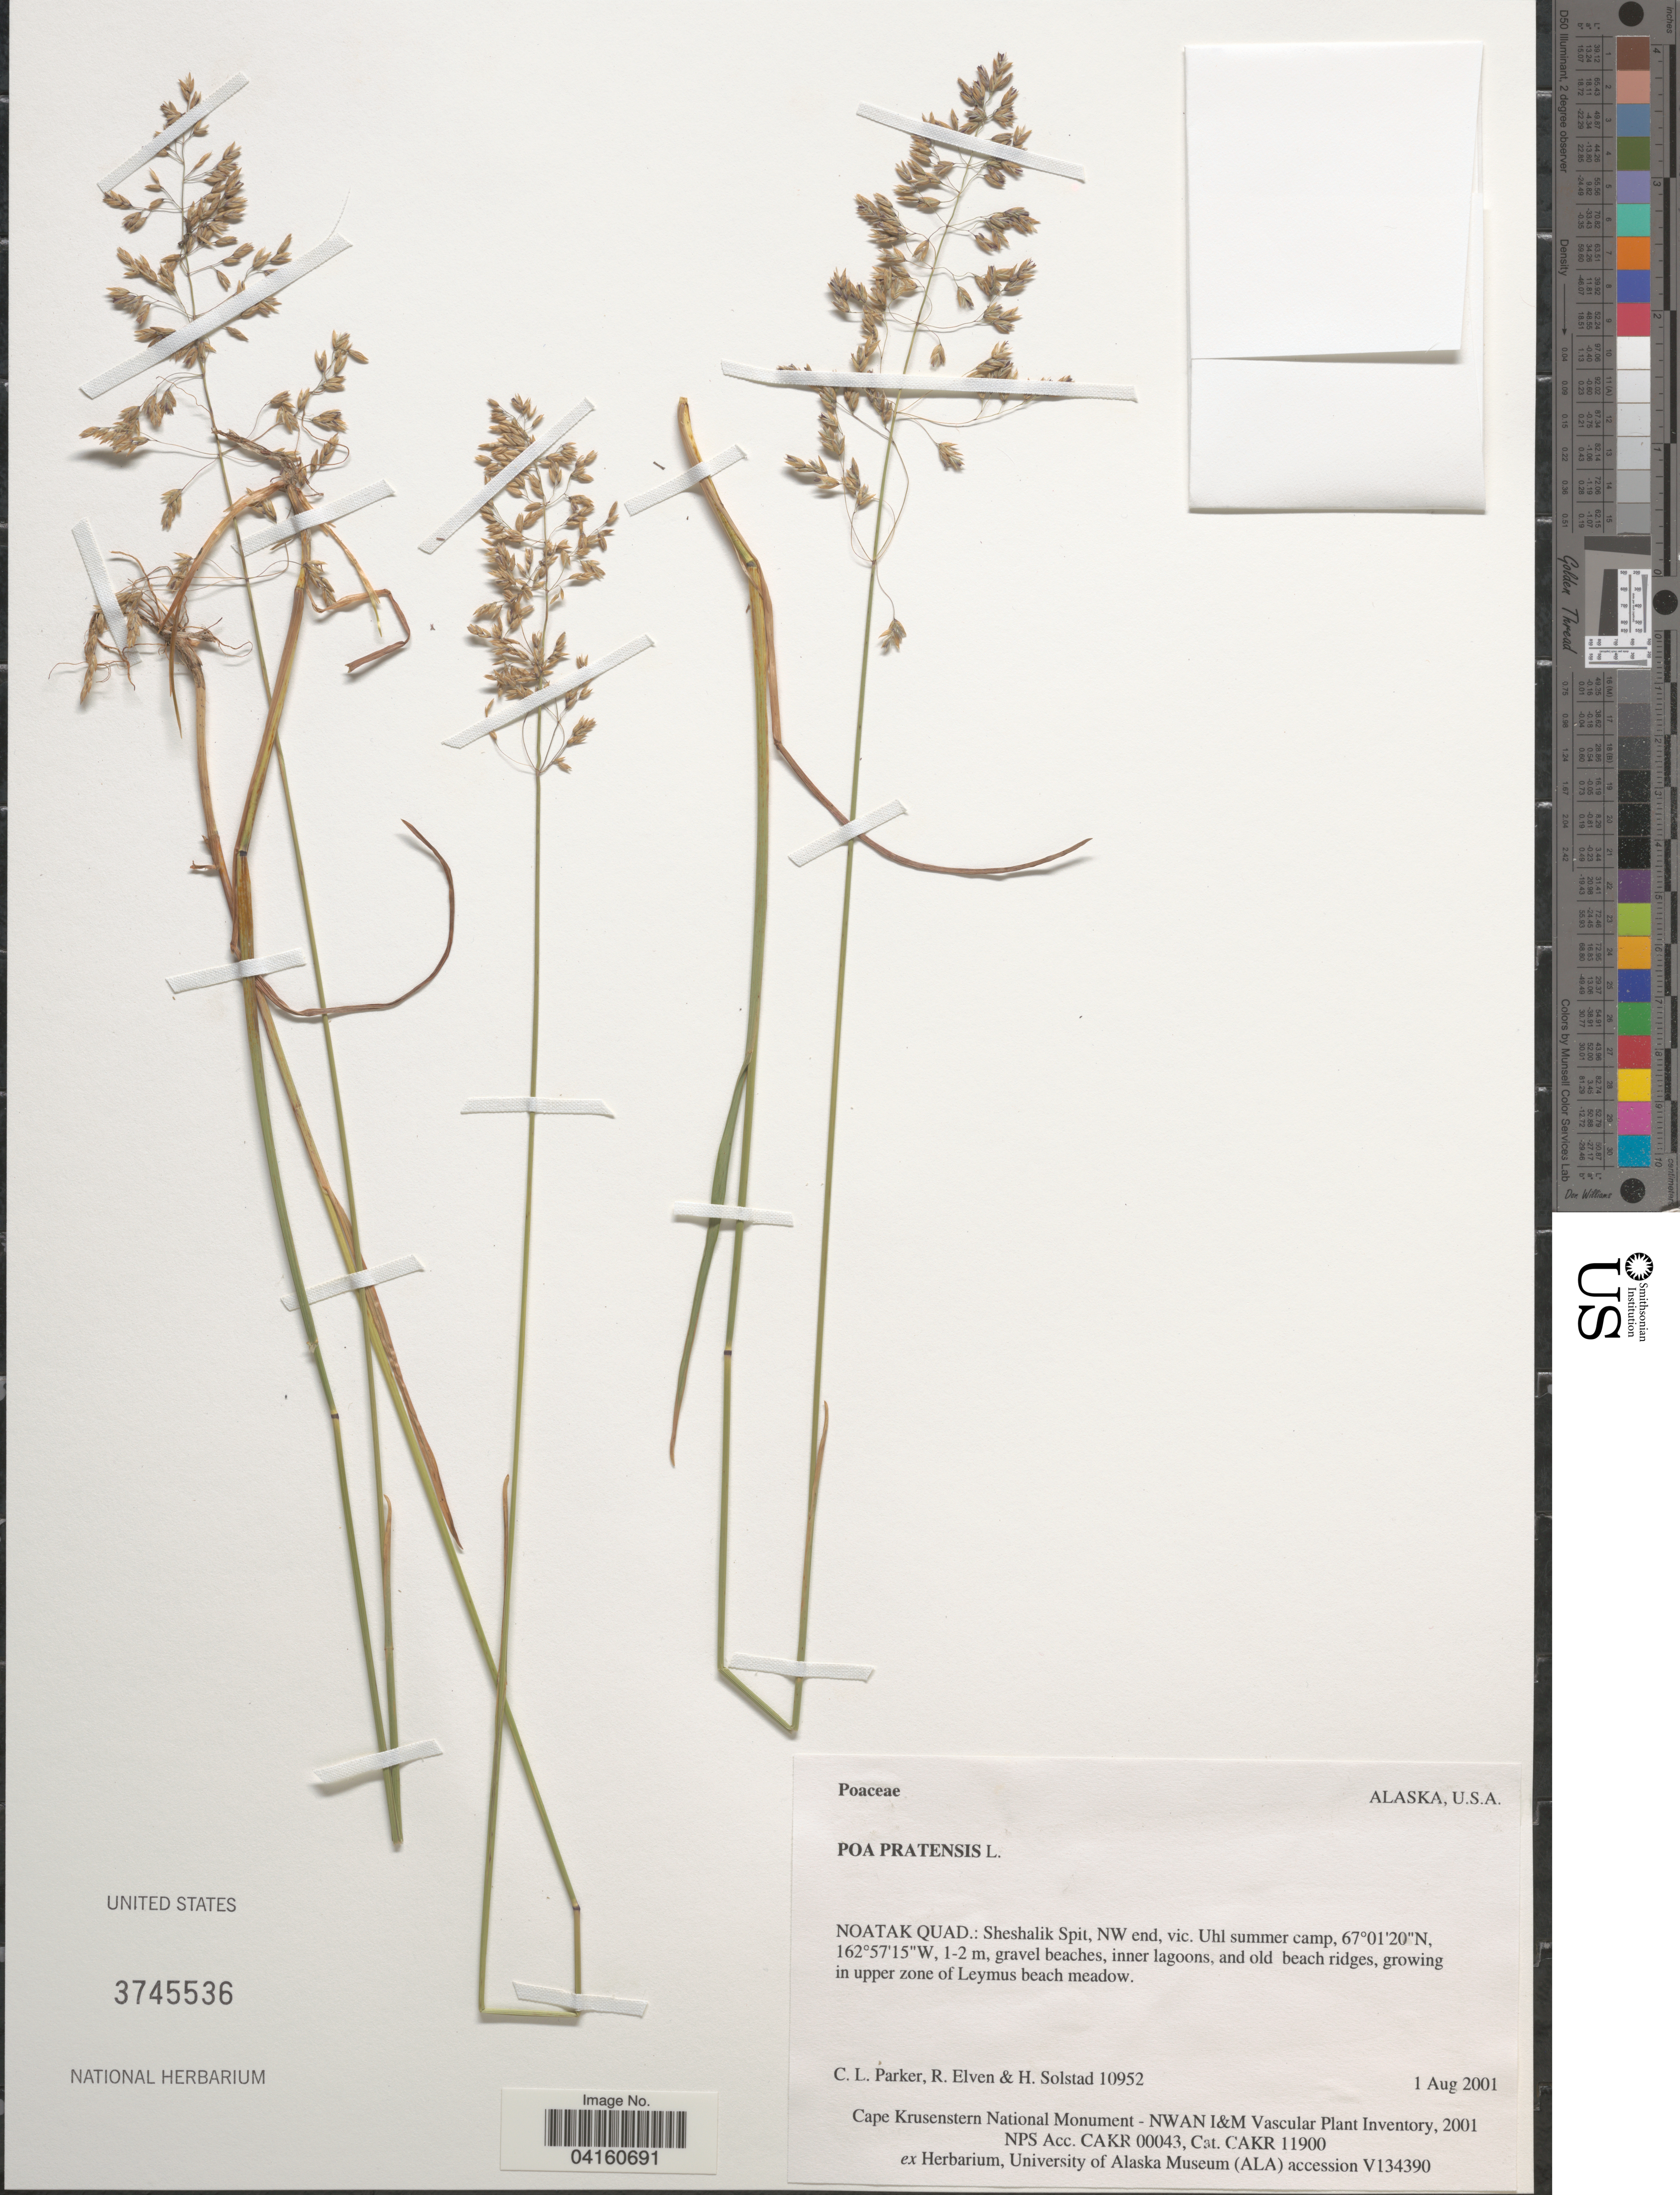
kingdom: Plantae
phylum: Tracheophyta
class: Liliopsida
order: Poales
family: Poaceae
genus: Poa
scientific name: Poa pratensis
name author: L.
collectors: C. L. Parker, R. Elven & H. Solstad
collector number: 10952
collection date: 2001-08-01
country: United States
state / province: Alaska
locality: Noatak Quad.: Sheshalik Spit, NW end, vic. Uhl summer camp, gravel beaches, inner lagoons, and old beach ridges.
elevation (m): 1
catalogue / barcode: US 3745536